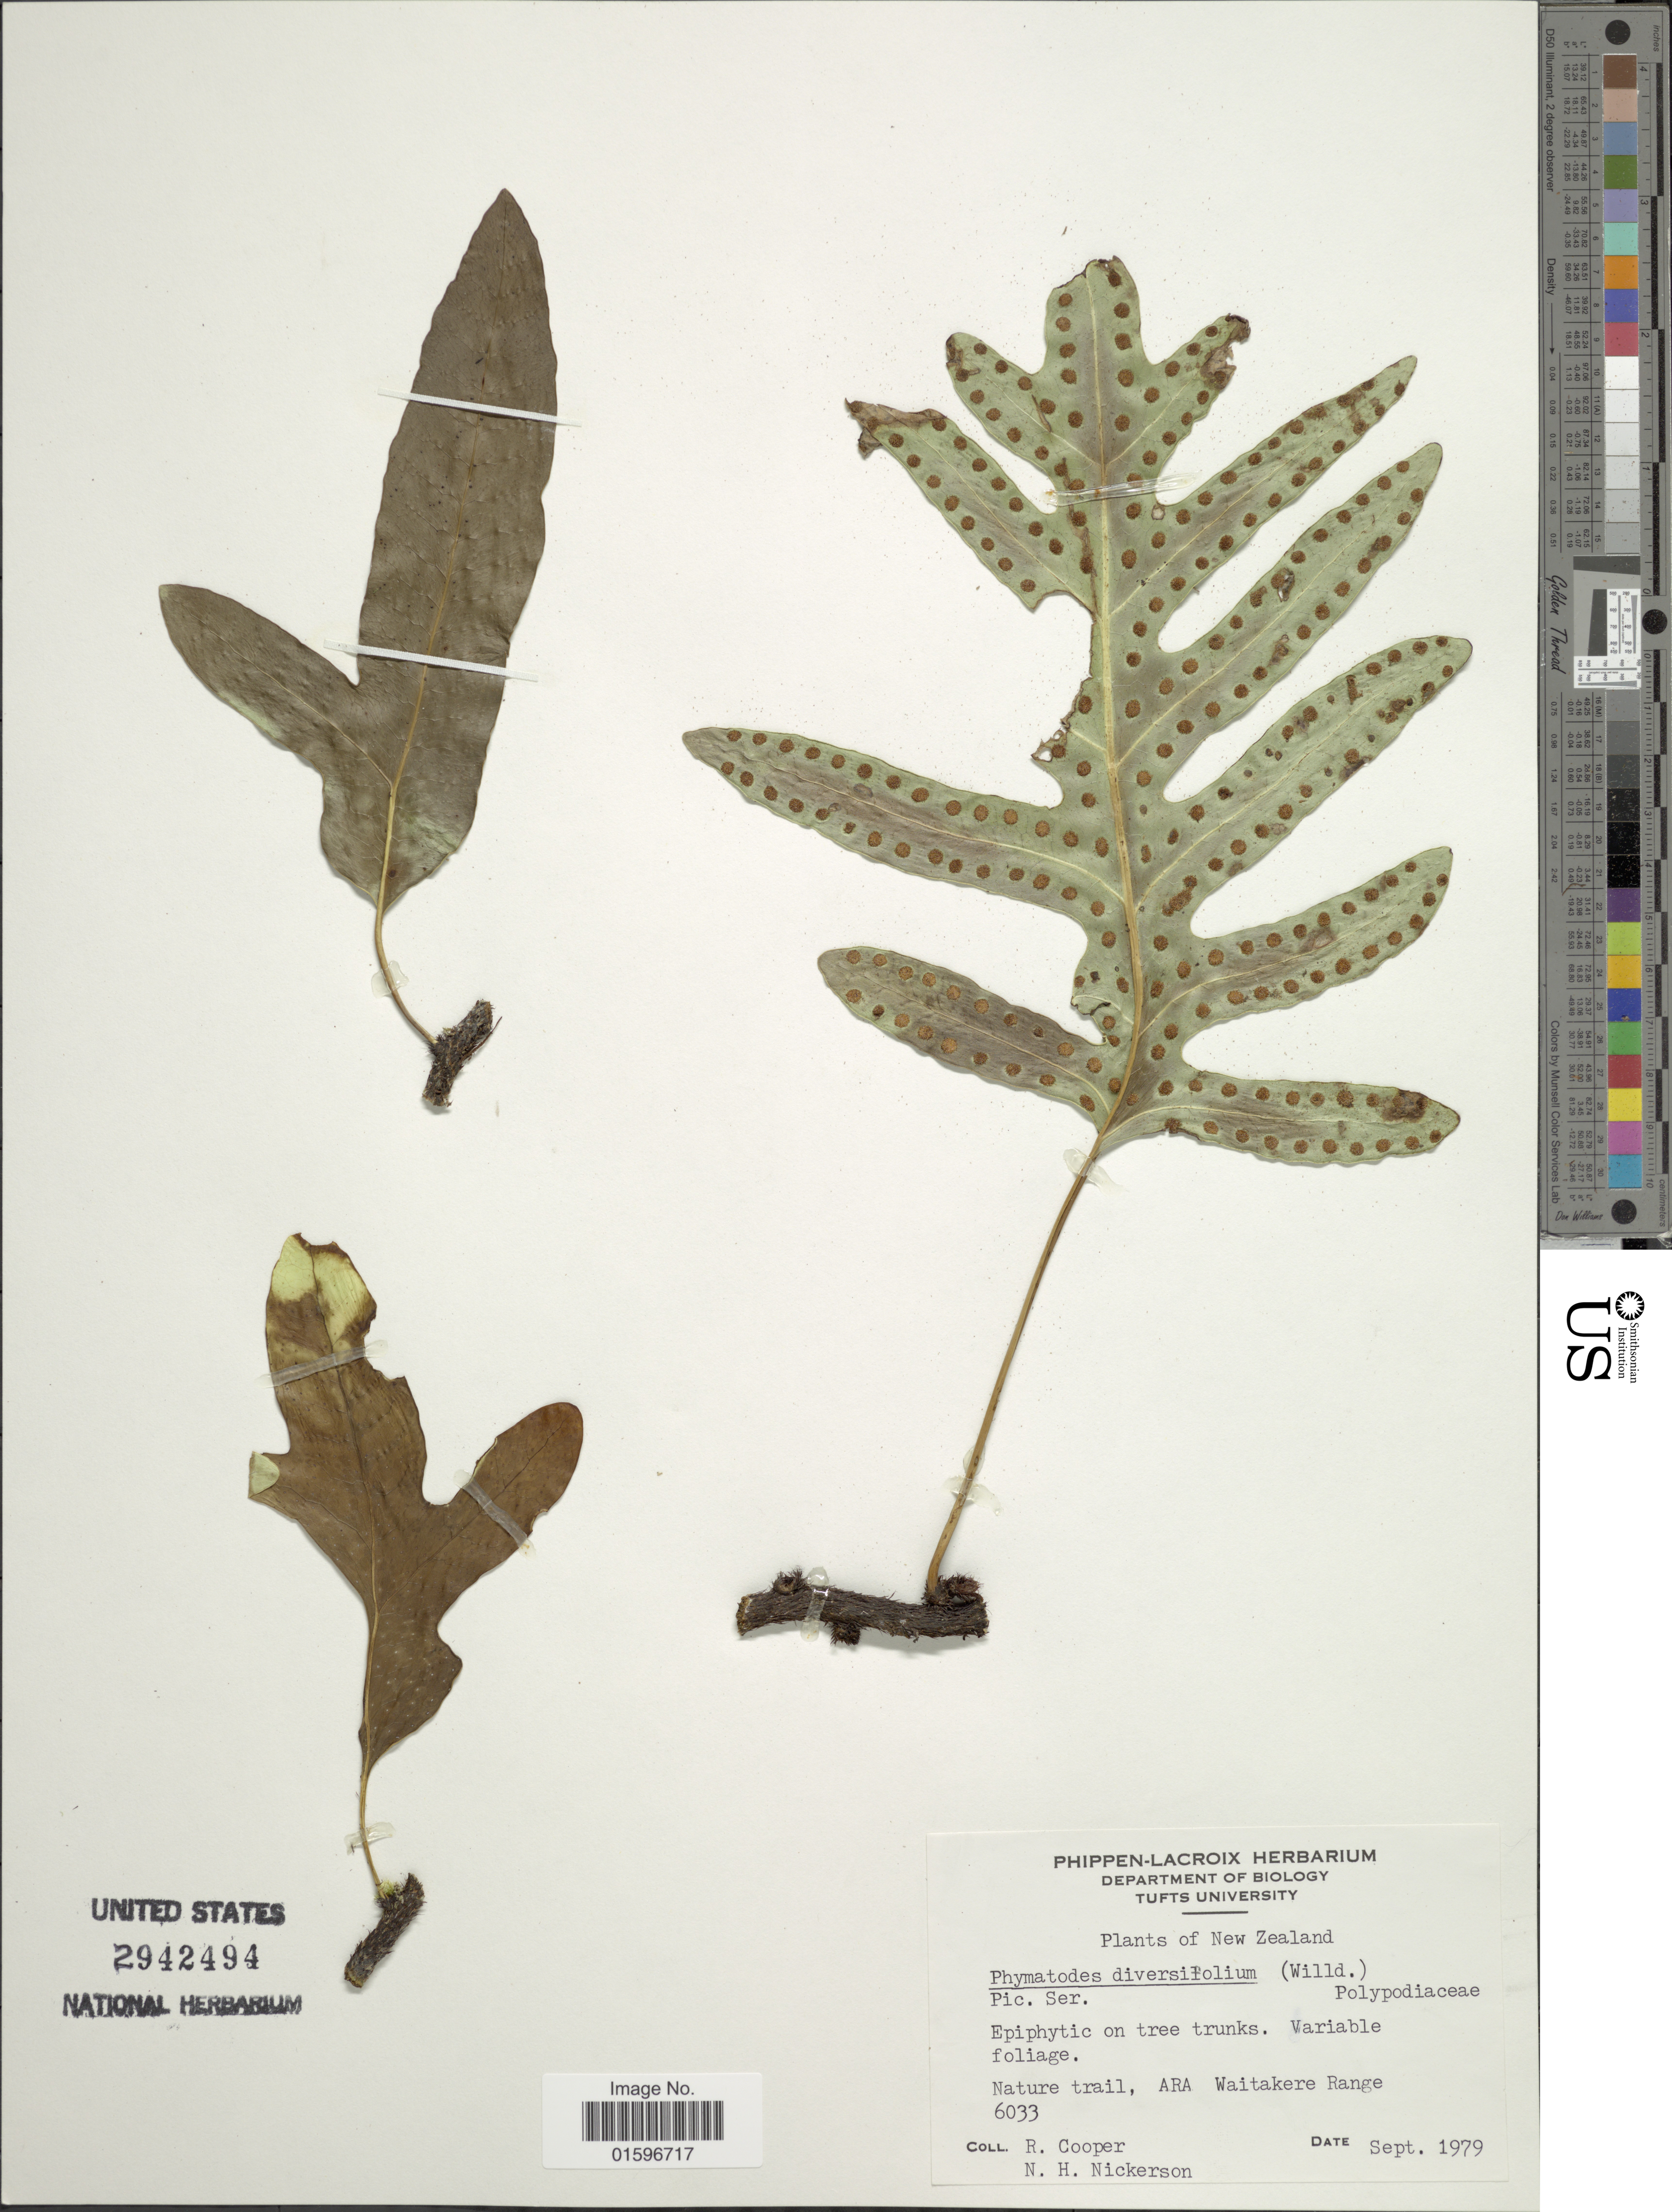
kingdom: Plantae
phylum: Tracheophyta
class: Polypodiopsida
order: Polypodiales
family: Polypodiaceae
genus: Polypodium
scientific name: Polypodium diversifolium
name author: Sw.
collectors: R. Cooper & N. Nickerson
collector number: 6033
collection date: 1979-09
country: New Zealand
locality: New Zealand, Nature trail, ARA Waitakere Range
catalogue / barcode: US 2942494